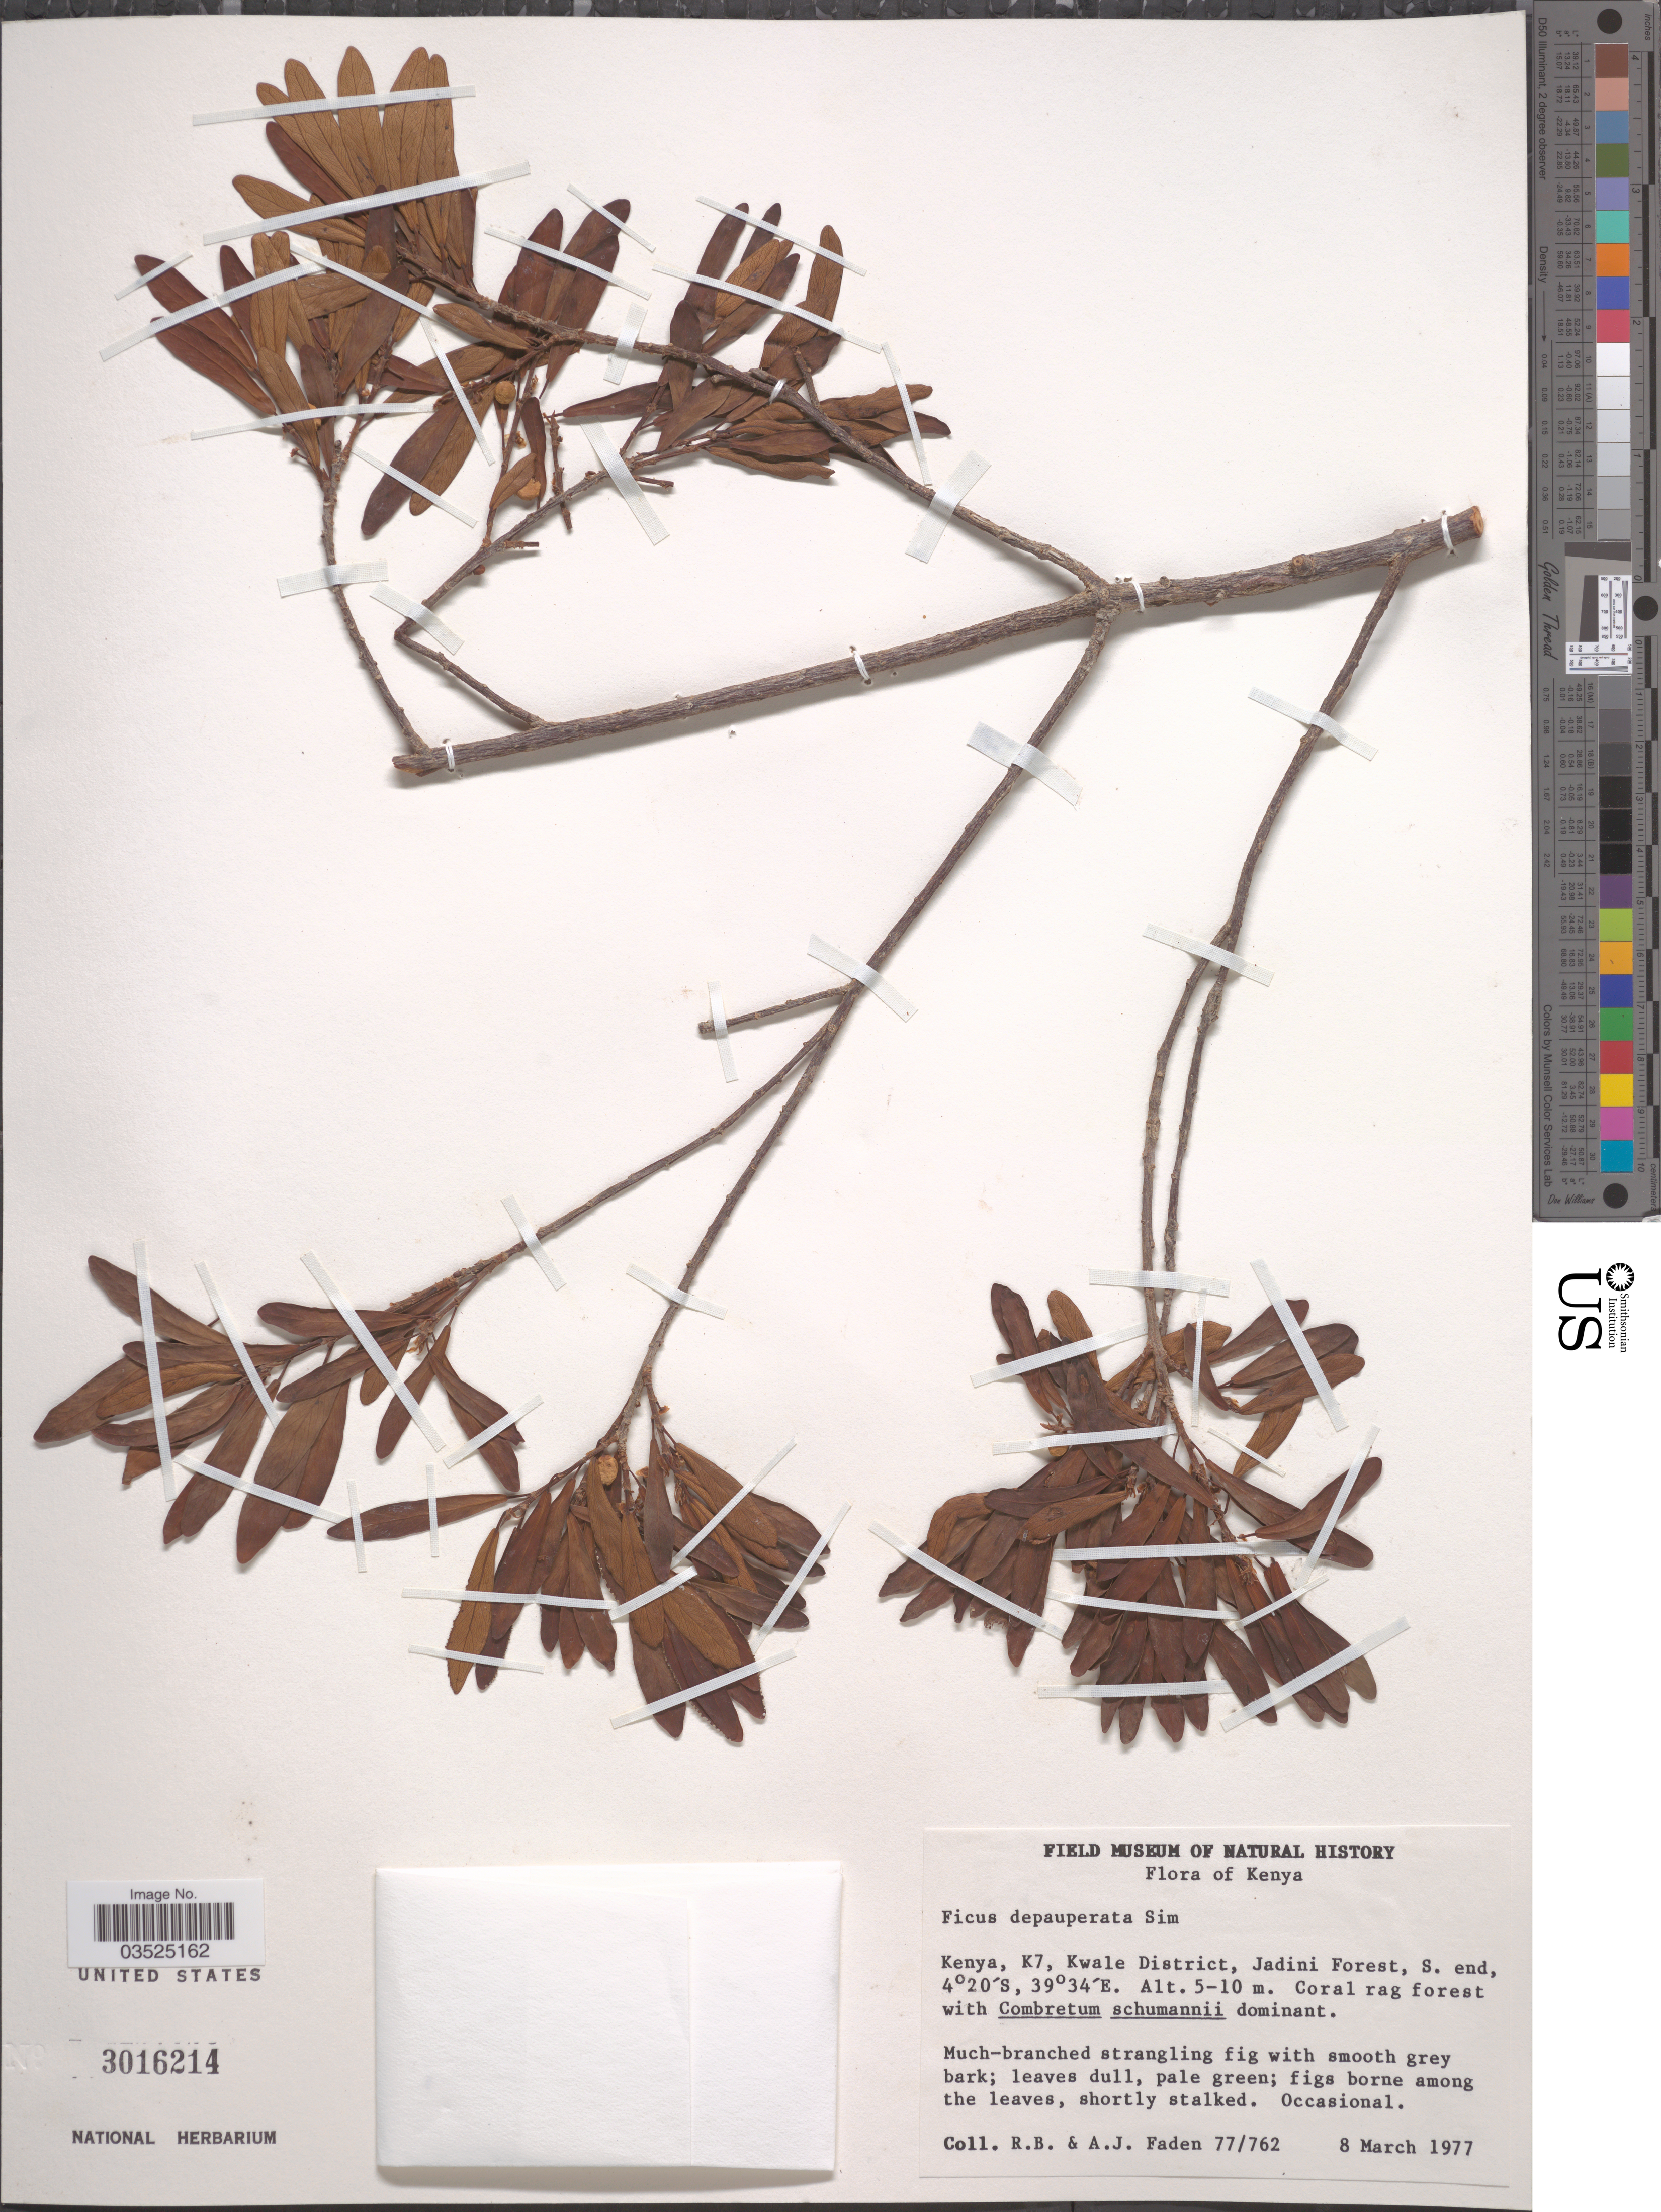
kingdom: Plantae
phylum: Tracheophyta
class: Magnoliopsida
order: Rosales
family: Moraceae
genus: Ficus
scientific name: Ficus depauperata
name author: Sm.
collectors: R. B. Faden & A. J. Faden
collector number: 77/762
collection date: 1977-03-08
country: Kenya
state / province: Kwale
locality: K7, Kwale District, Jadini Forest, S. end.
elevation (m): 5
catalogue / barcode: US 3016214